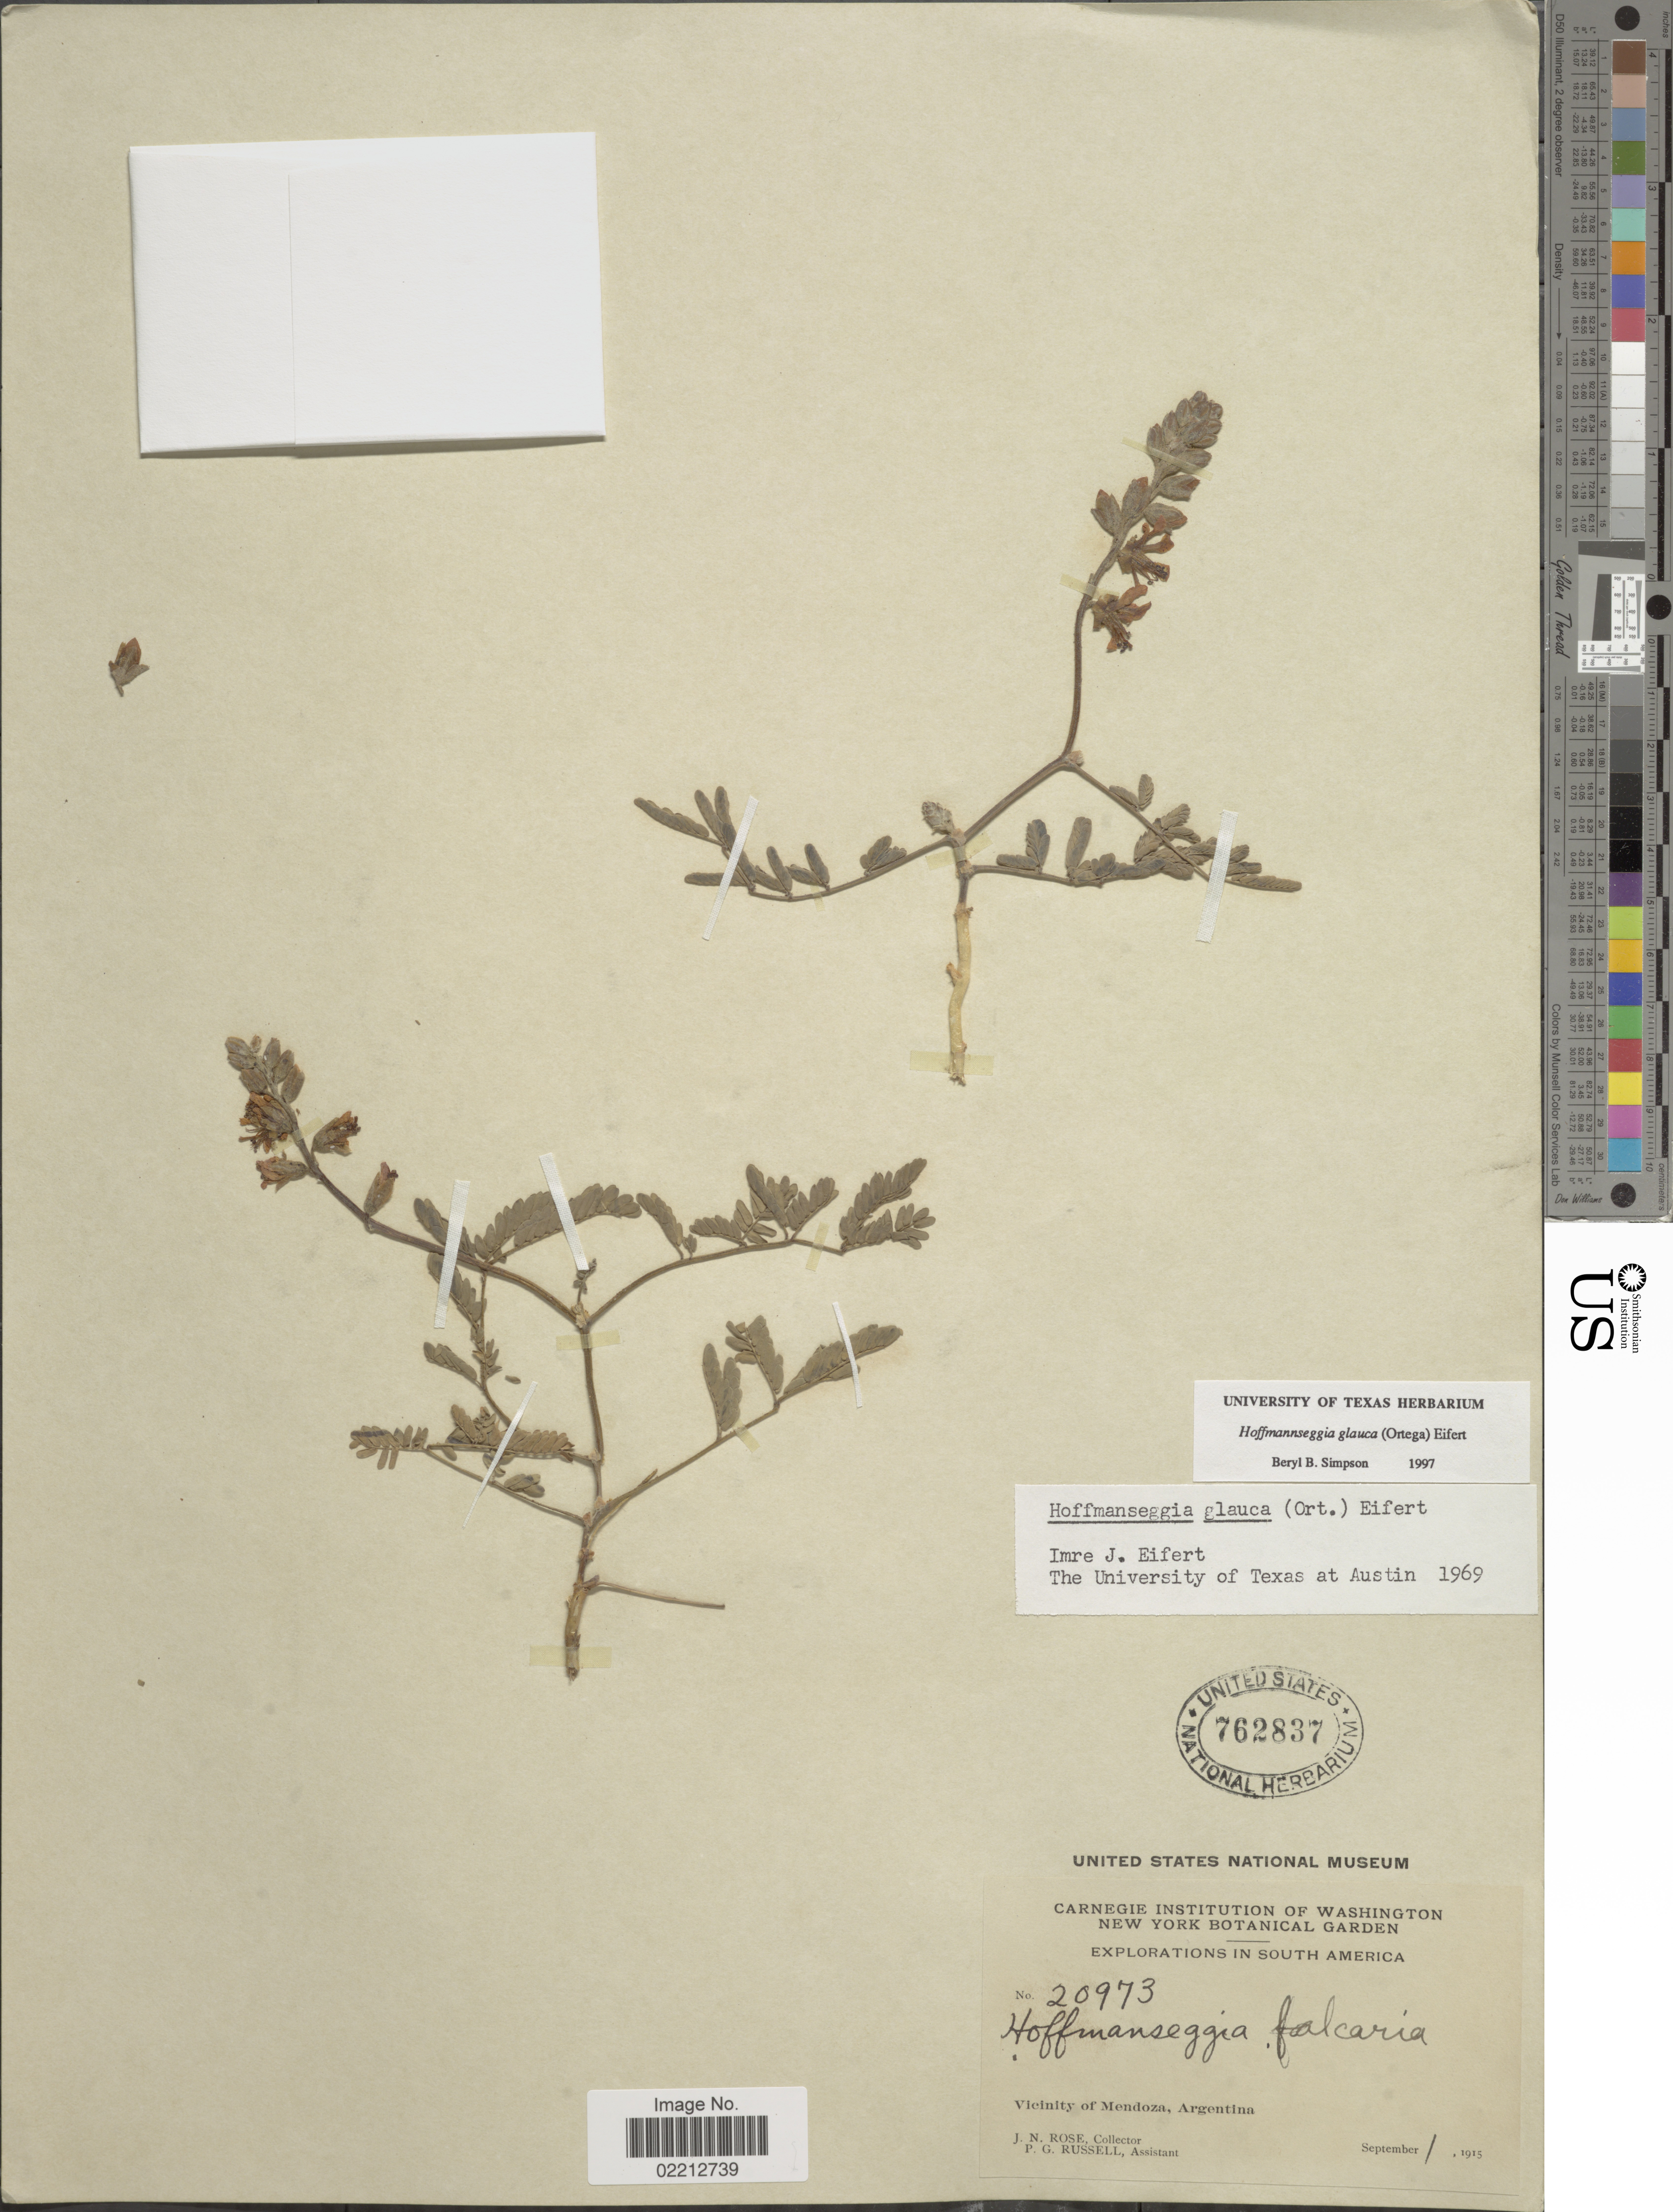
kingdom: Plantae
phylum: Tracheophyta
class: Magnoliopsida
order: Fabales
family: Fabaceae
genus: Hoffmannseggia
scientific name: Hoffmannseggia glauca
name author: (Ortega) Eifert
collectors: J. N. Rose & P. G. Russell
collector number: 20973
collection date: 1915-09-01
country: Argentina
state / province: Mendoza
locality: Vicinity of Mendoza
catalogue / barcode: US 762837